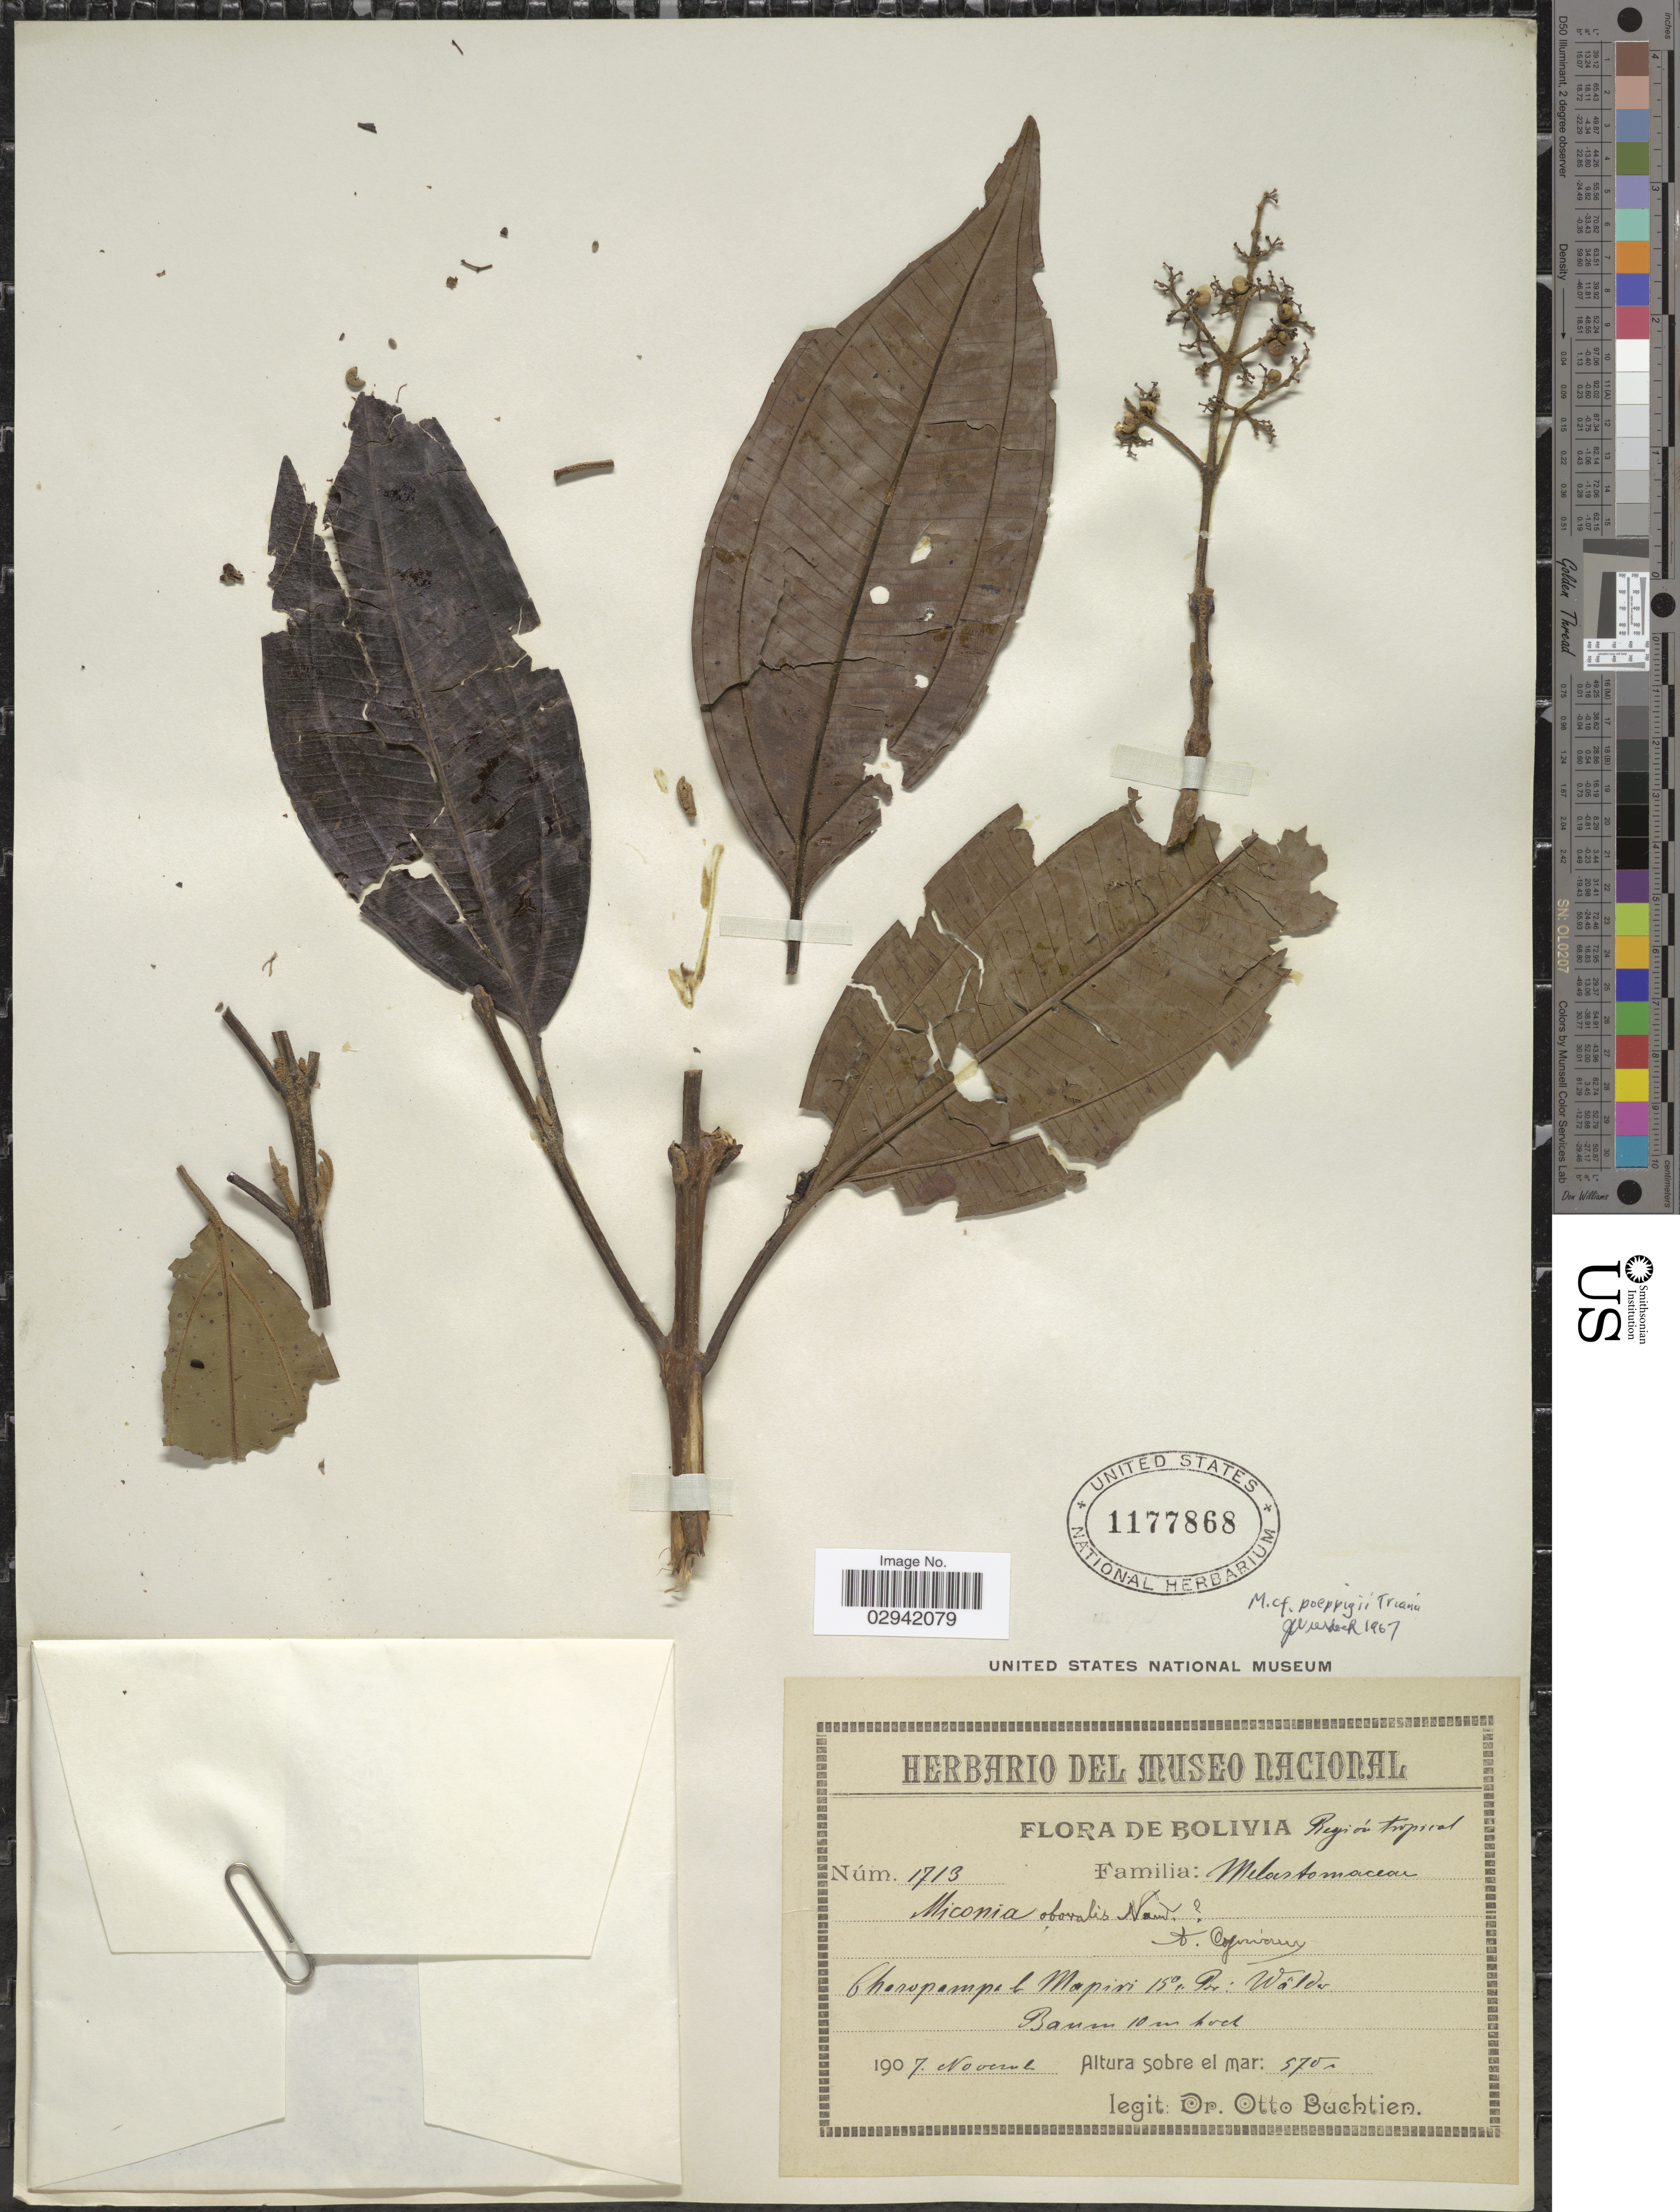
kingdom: Plantae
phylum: Tracheophyta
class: Magnoliopsida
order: Myrtales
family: Melastomataceae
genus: Miconia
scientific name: Miconia poeppigii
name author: Triana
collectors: O. Buchtien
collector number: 1713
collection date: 1907-11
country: Bolivia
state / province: La Paz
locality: Charopampa l Mapiri 15° s. Br.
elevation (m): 570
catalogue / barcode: US 1177868